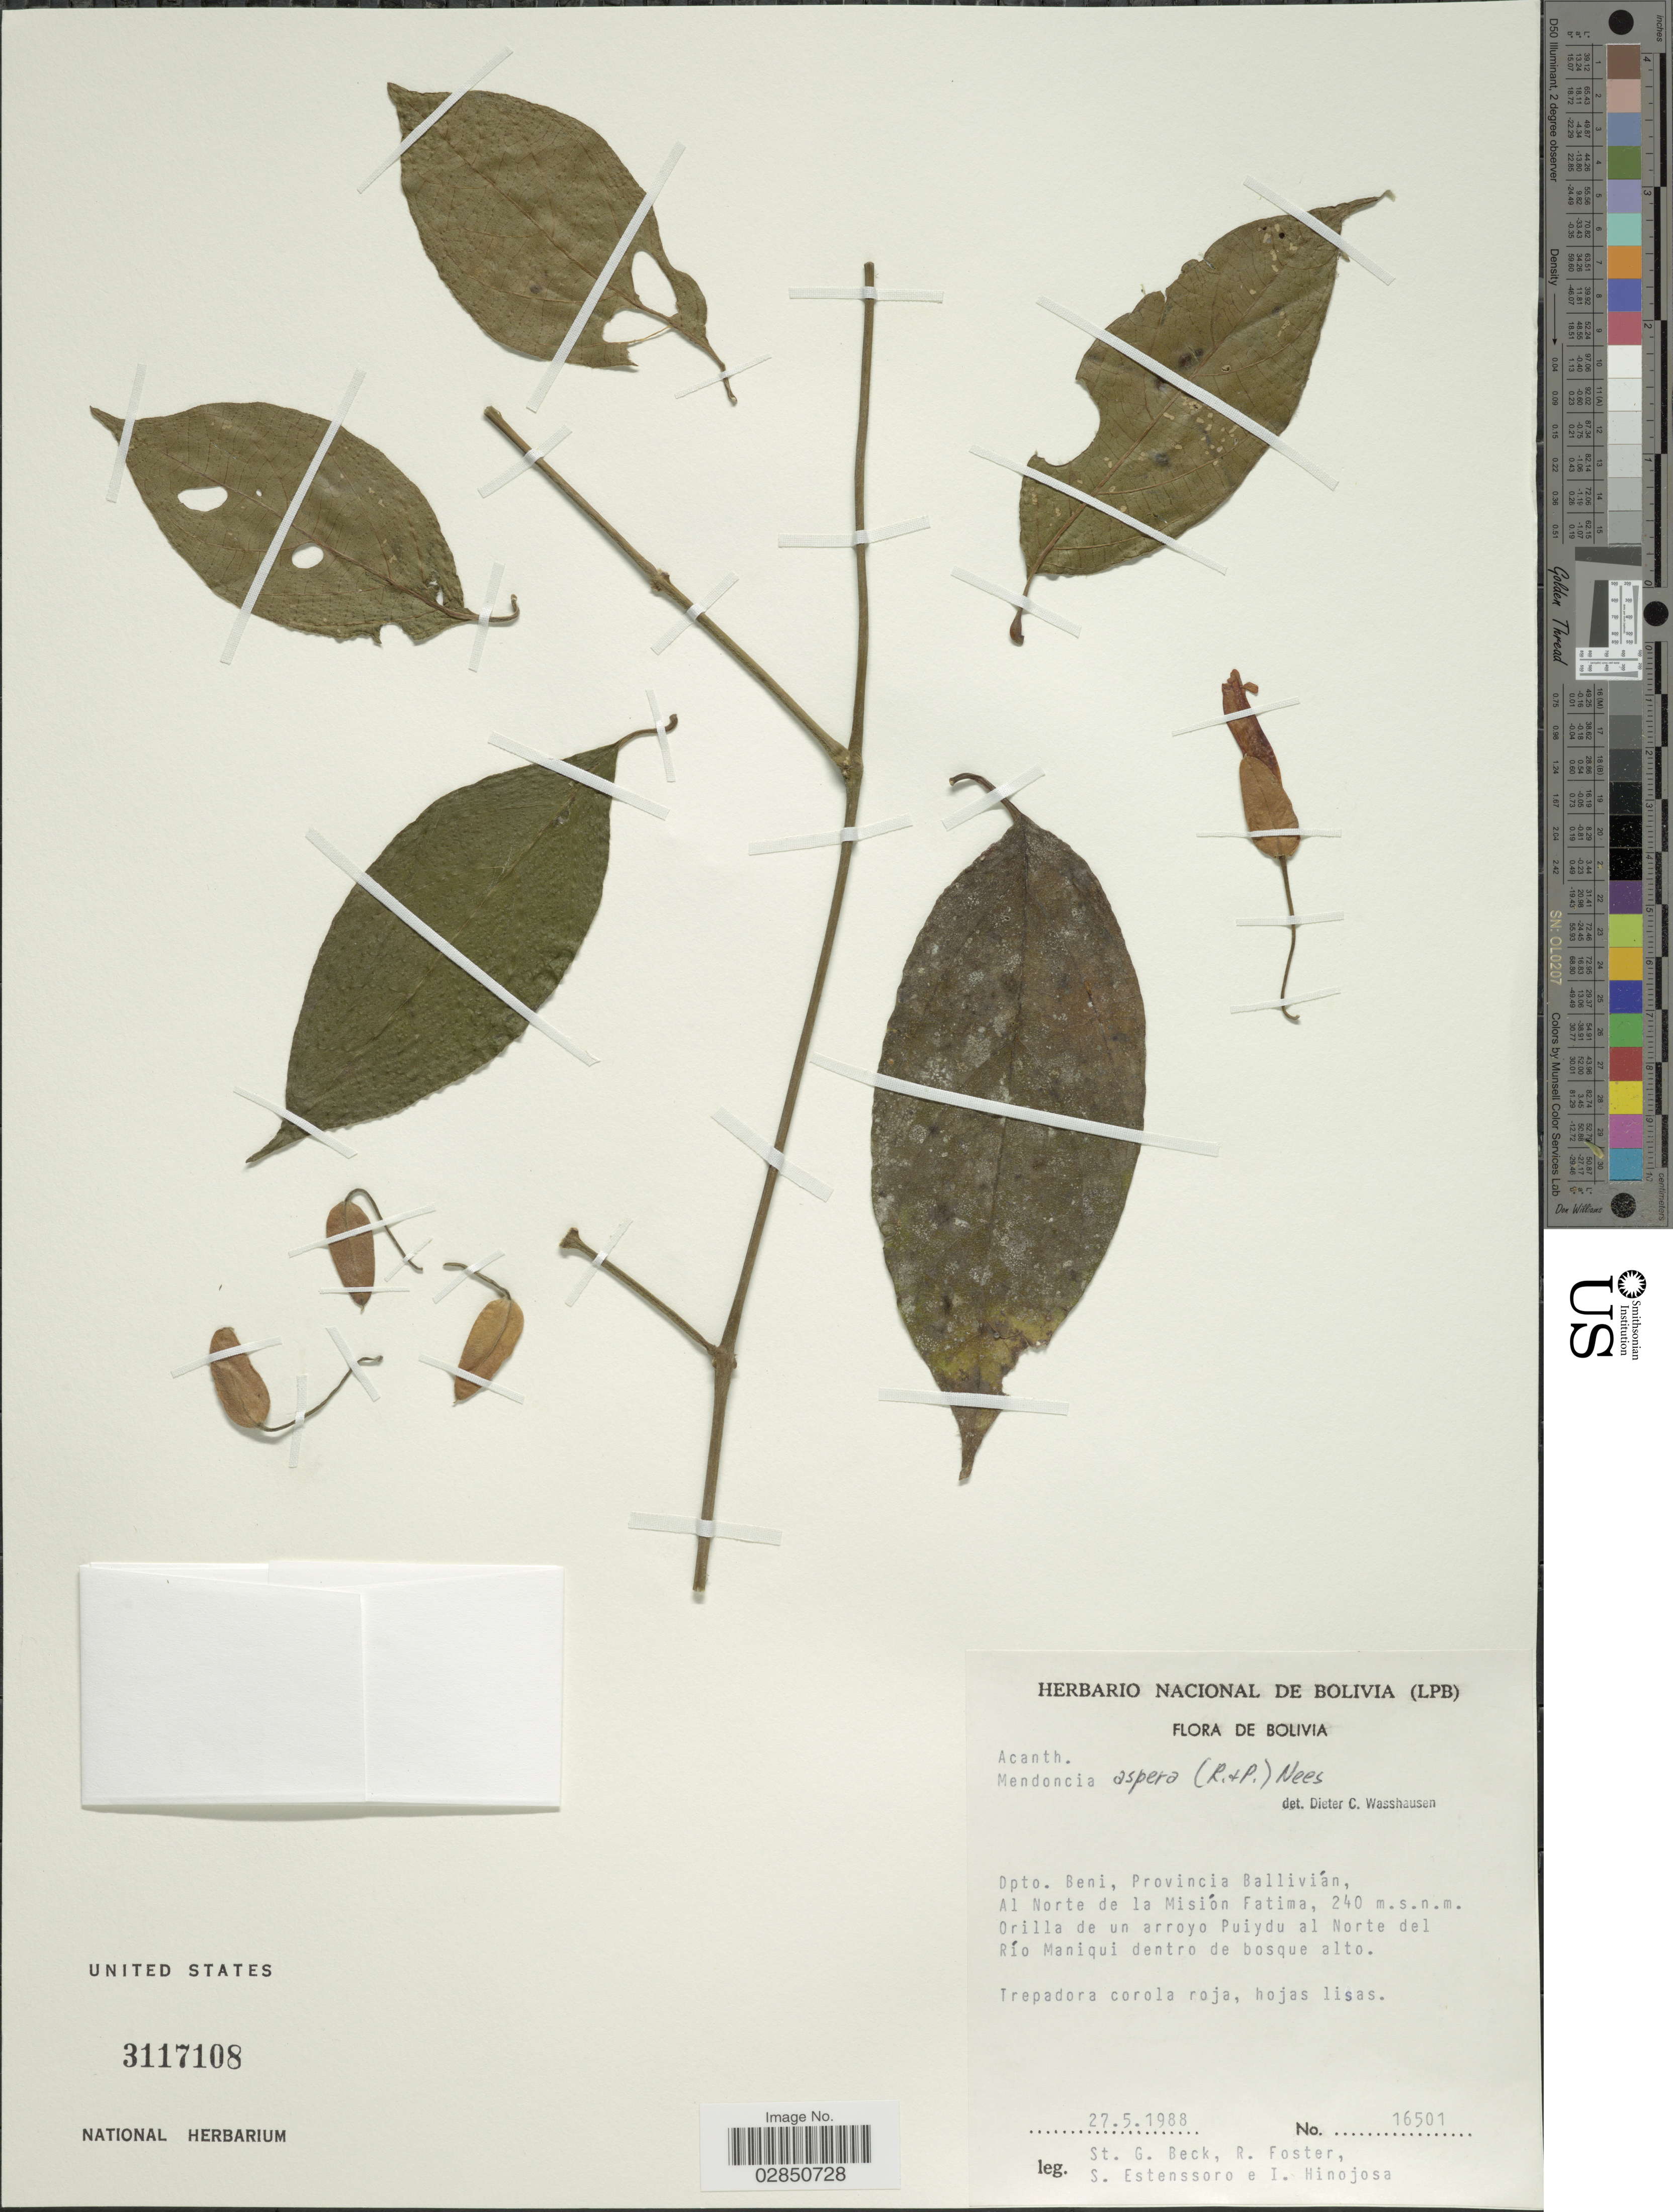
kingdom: Plantae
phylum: Tracheophyta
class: Magnoliopsida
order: Lamiales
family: Acanthaceae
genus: Mendoncia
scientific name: Mendoncia aspera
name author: (Ruiz & Pav.) Nees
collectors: S. G. Beck, R. Foster, S. Estensoro & I. Hinojosa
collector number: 16501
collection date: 1988-05-27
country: Bolivia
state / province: Beni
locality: Dpto. Beni, Provincia Ballivián. Al Norte de la Misión Fatima. Orilla de un arroyo Puiydu al Norte del Río Maniqui dentro de bosque alto.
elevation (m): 240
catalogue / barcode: US 3117108